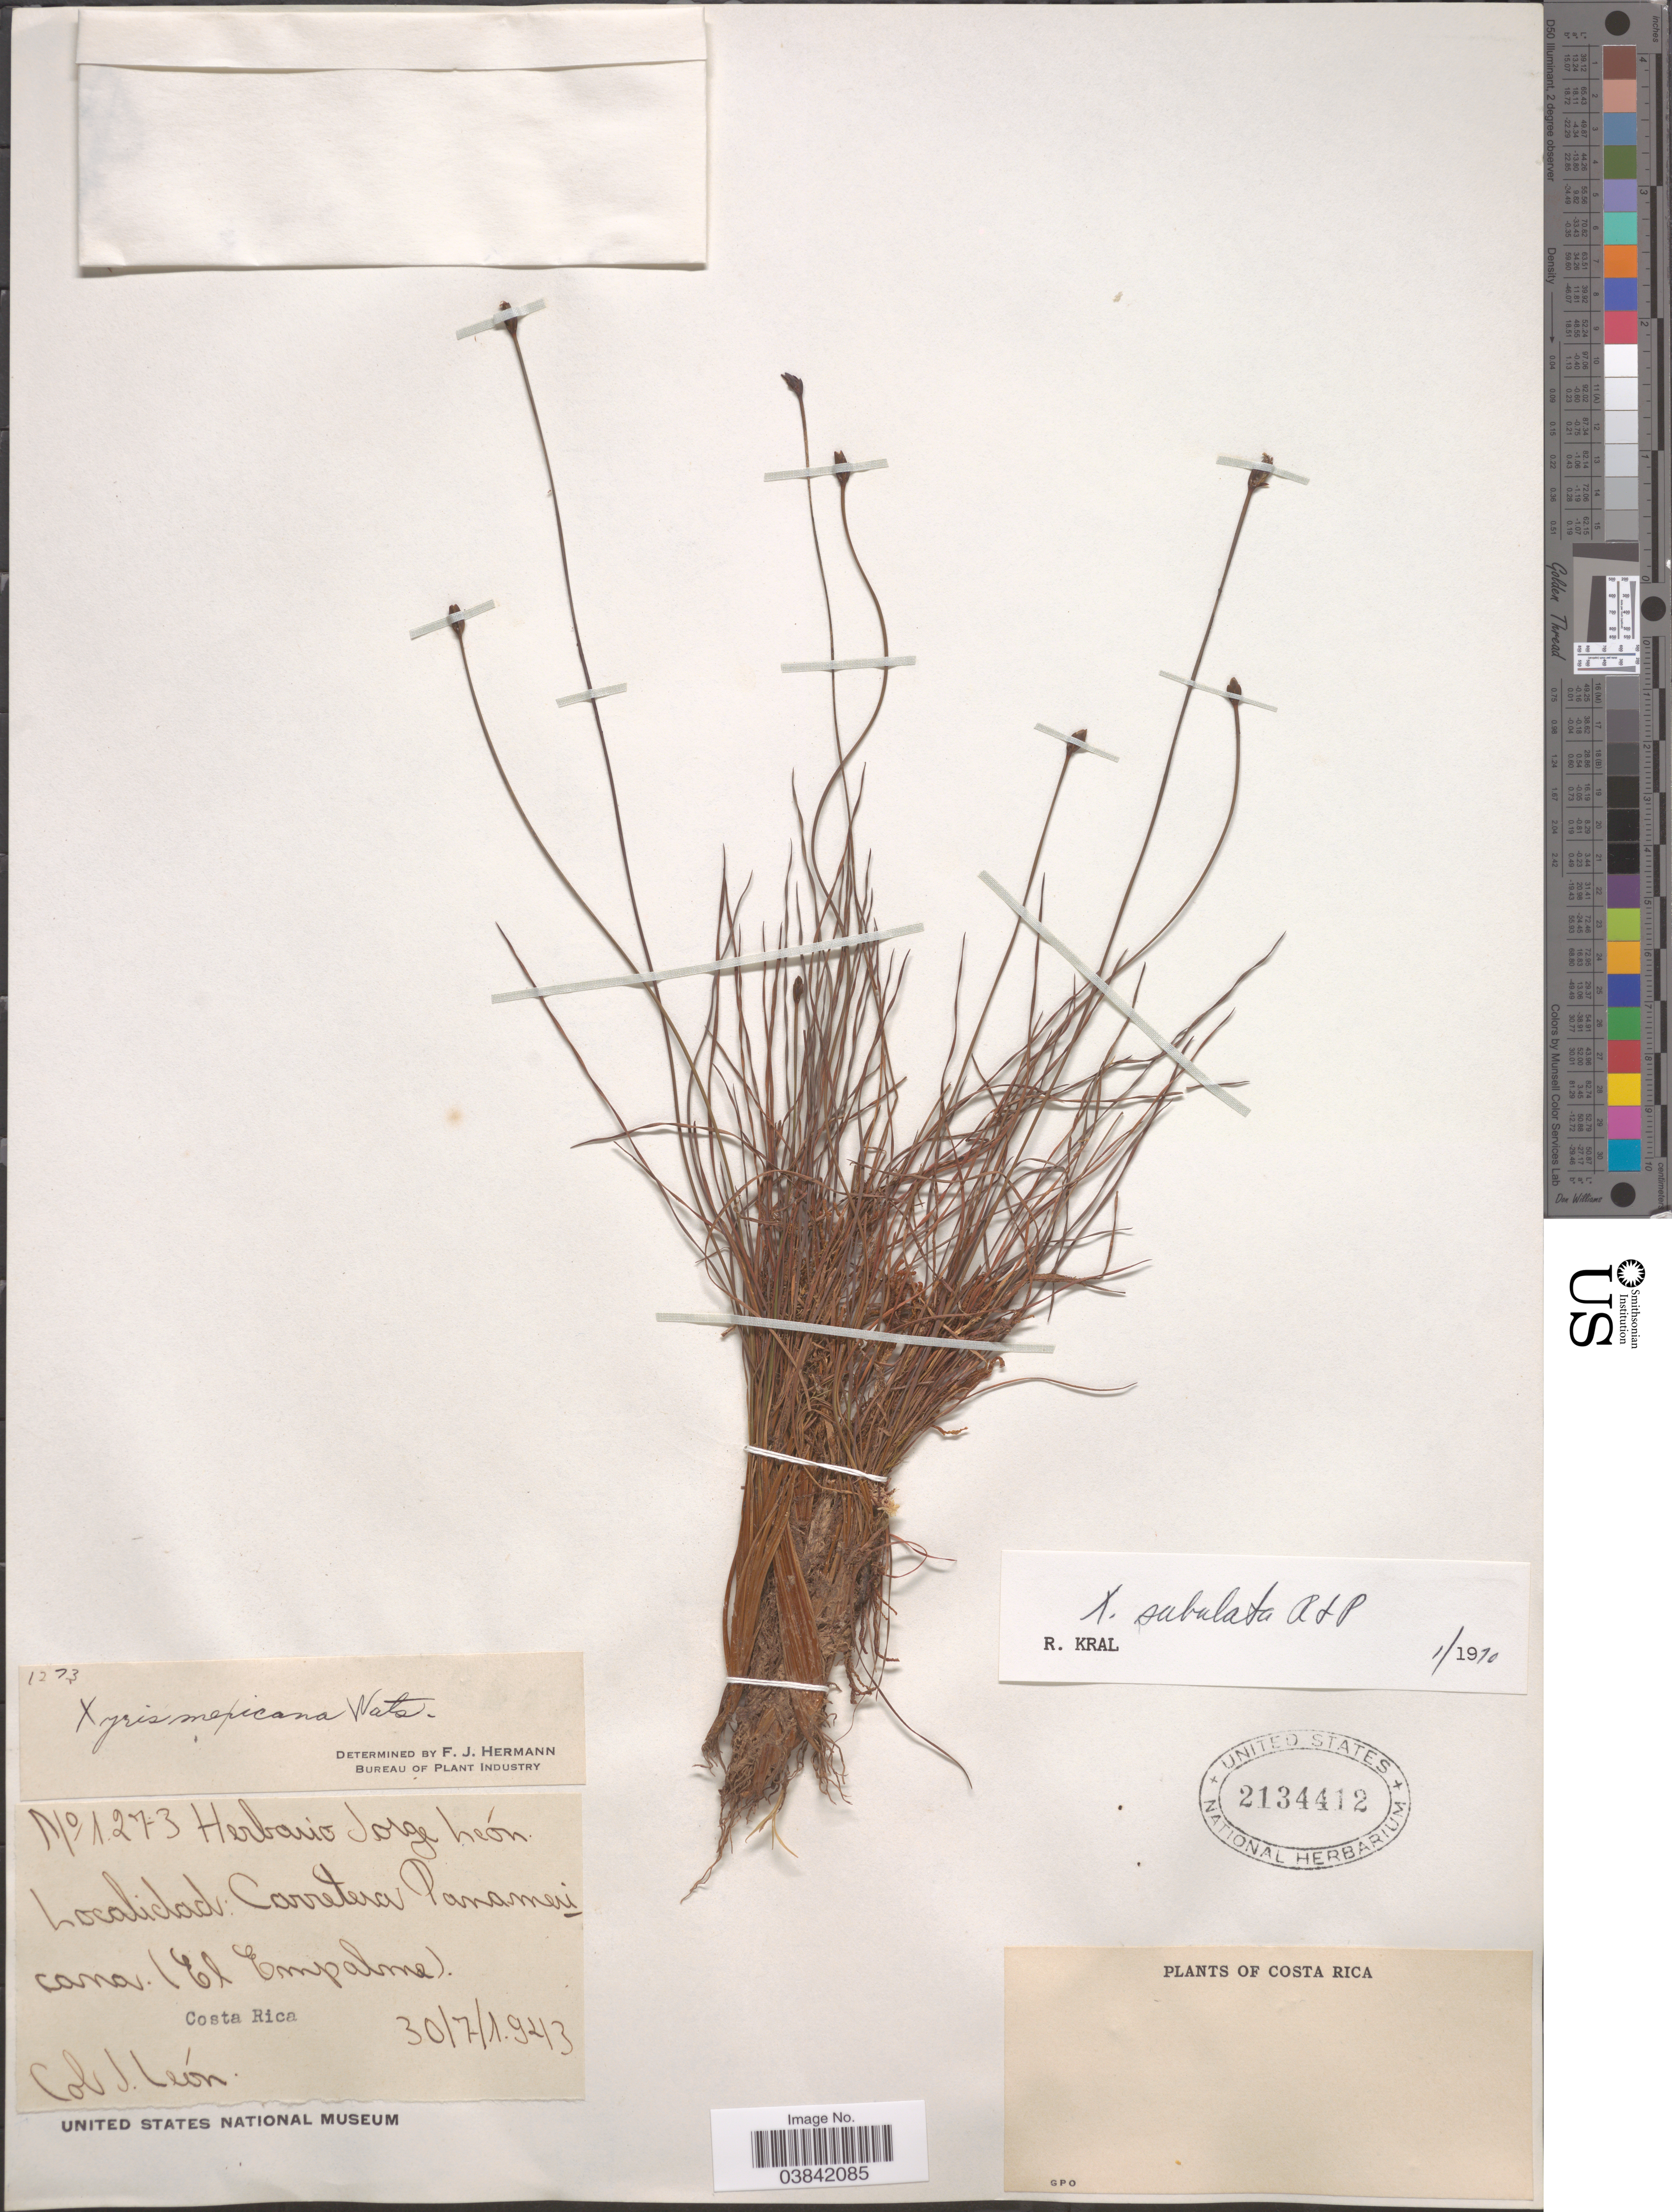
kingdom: Plantae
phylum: Tracheophyta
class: Liliopsida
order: Poales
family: Xyridaceae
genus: Xyris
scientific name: Xyris subulata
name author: Ruiz & Pav.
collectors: J. León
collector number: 1273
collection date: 1943-07-30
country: Costa Rica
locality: Carretera Panamericana (El Empalme).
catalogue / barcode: US 2134412